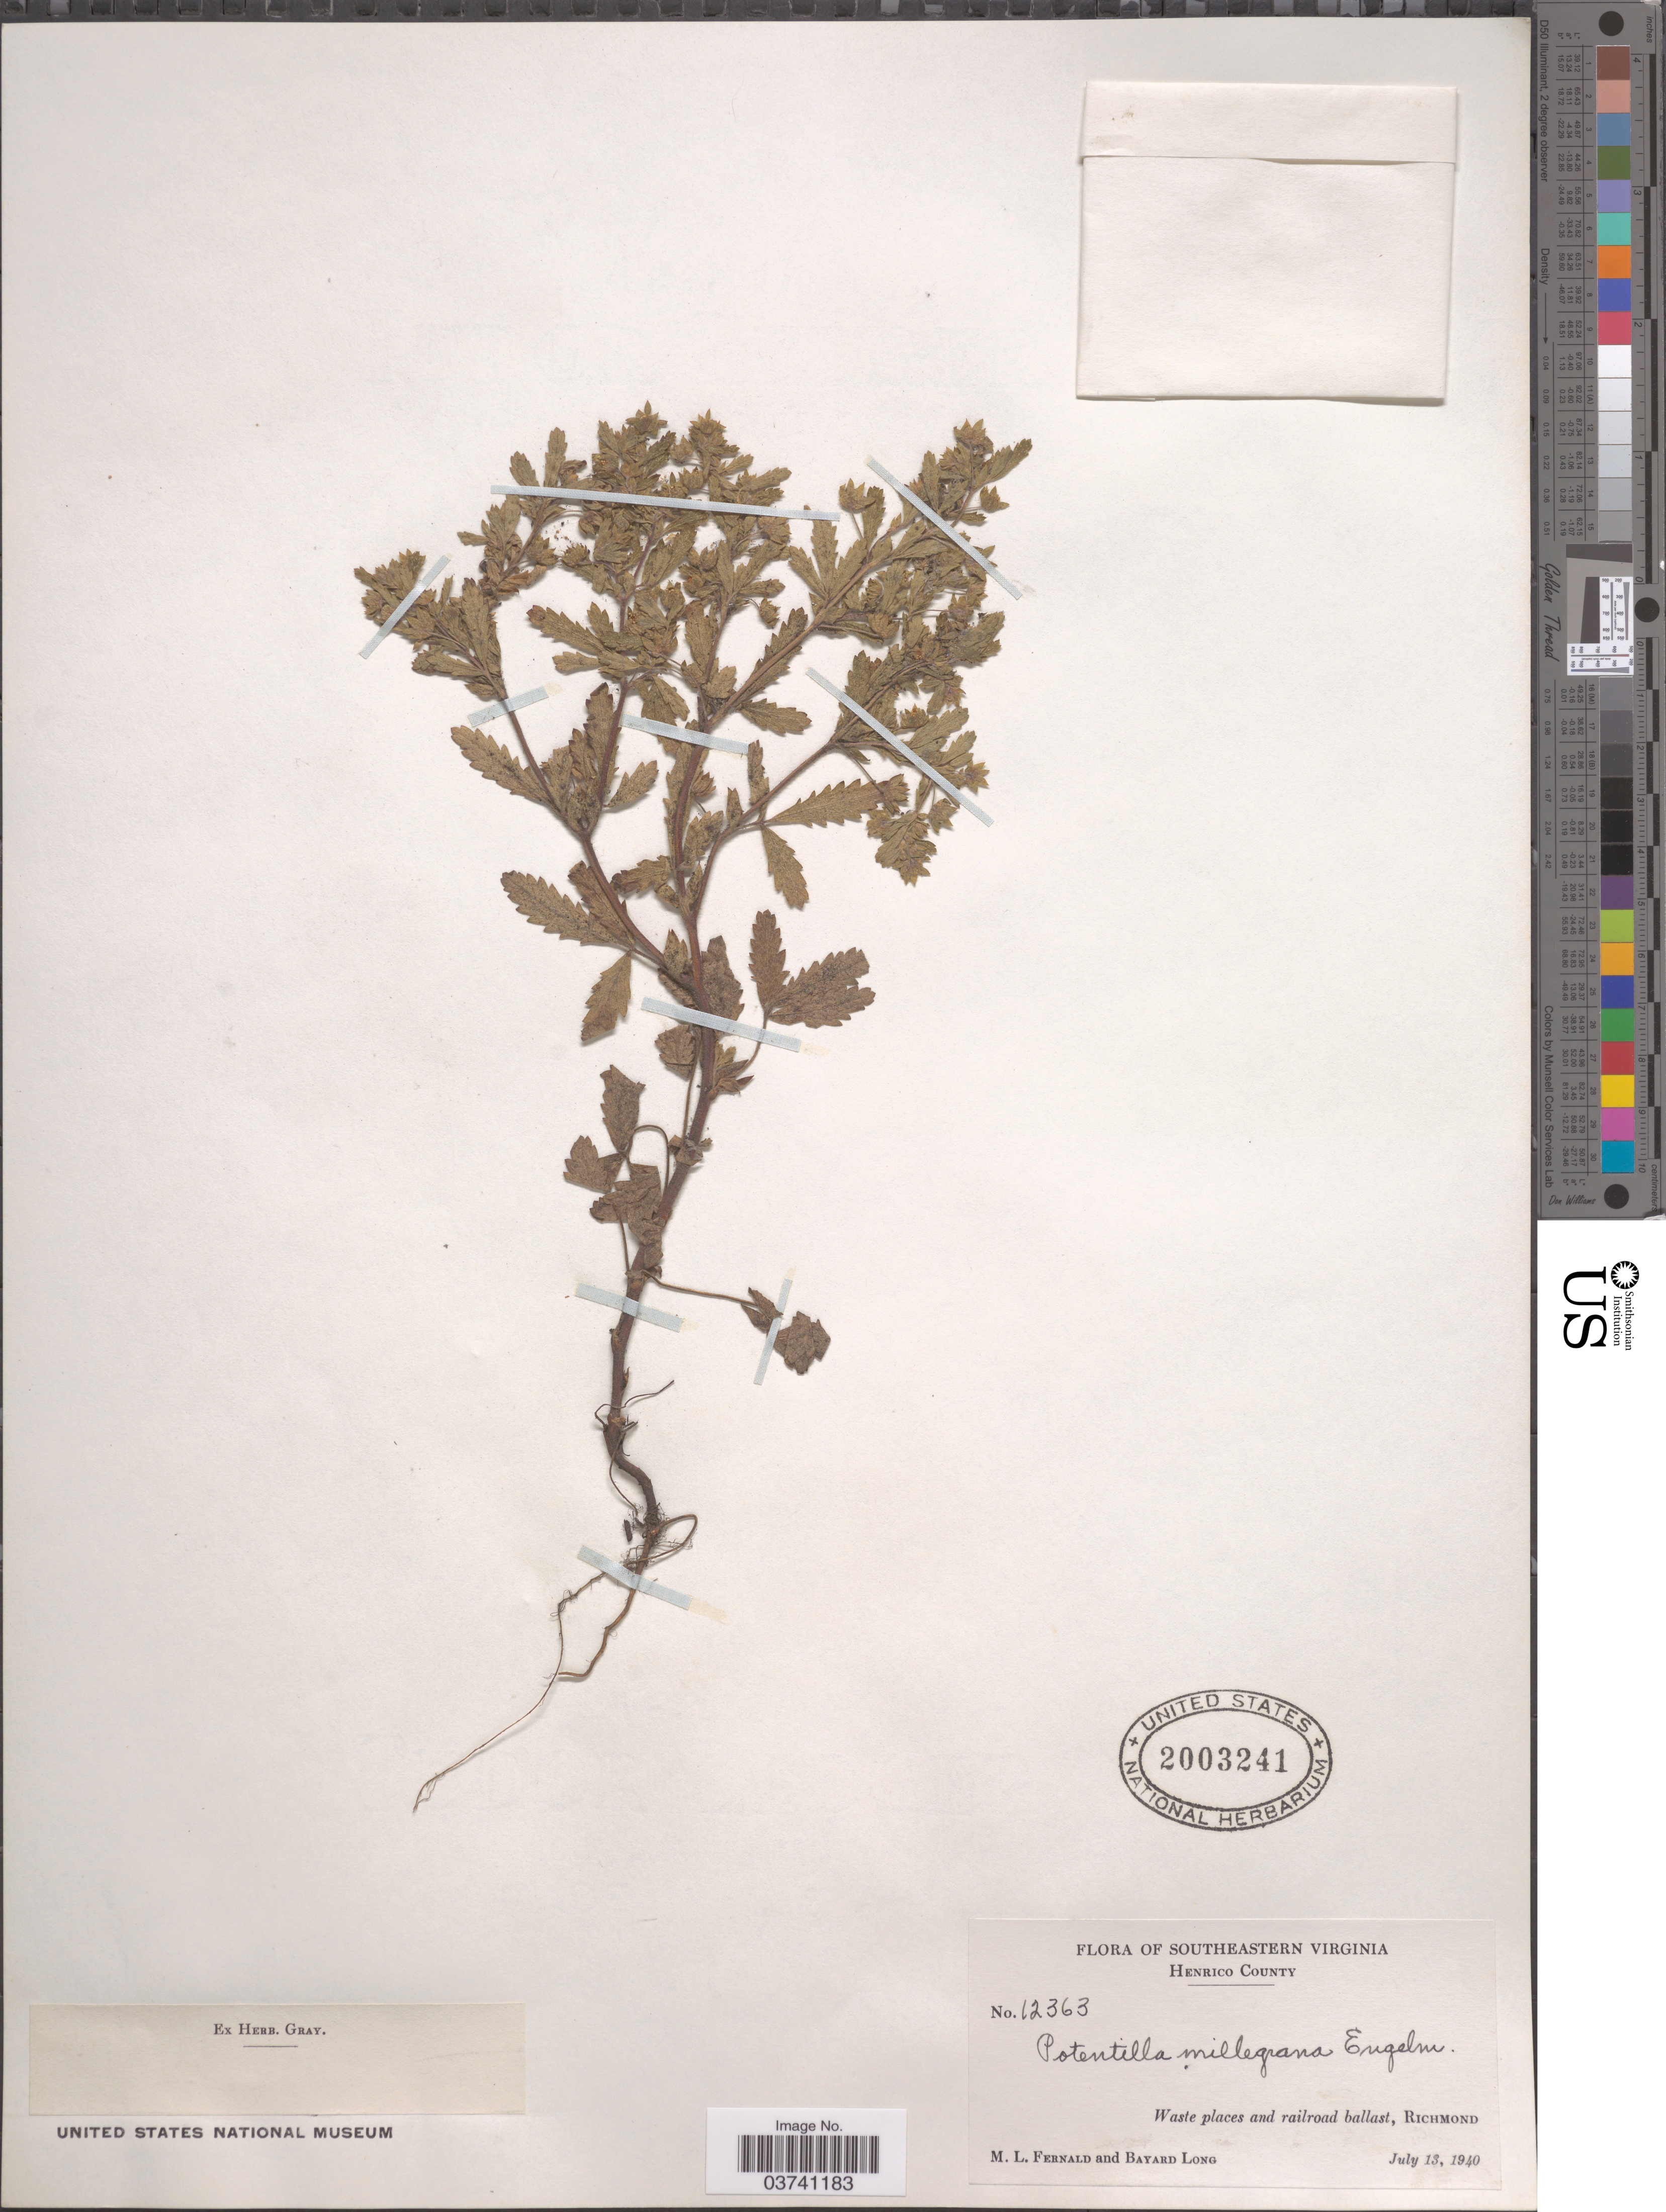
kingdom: Plantae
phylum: Tracheophyta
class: Magnoliopsida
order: Rosales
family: Rosaceae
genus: Potentilla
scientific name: Potentilla rivalis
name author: Nutt.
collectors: M. L. Fernald & B. Long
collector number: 12363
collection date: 1940-07-13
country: United States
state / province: Virginia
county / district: City of Richmond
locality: Southeastern Virginia. Henrico County. Waste places and railroad ballast, Richmond.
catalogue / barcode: US 2003241